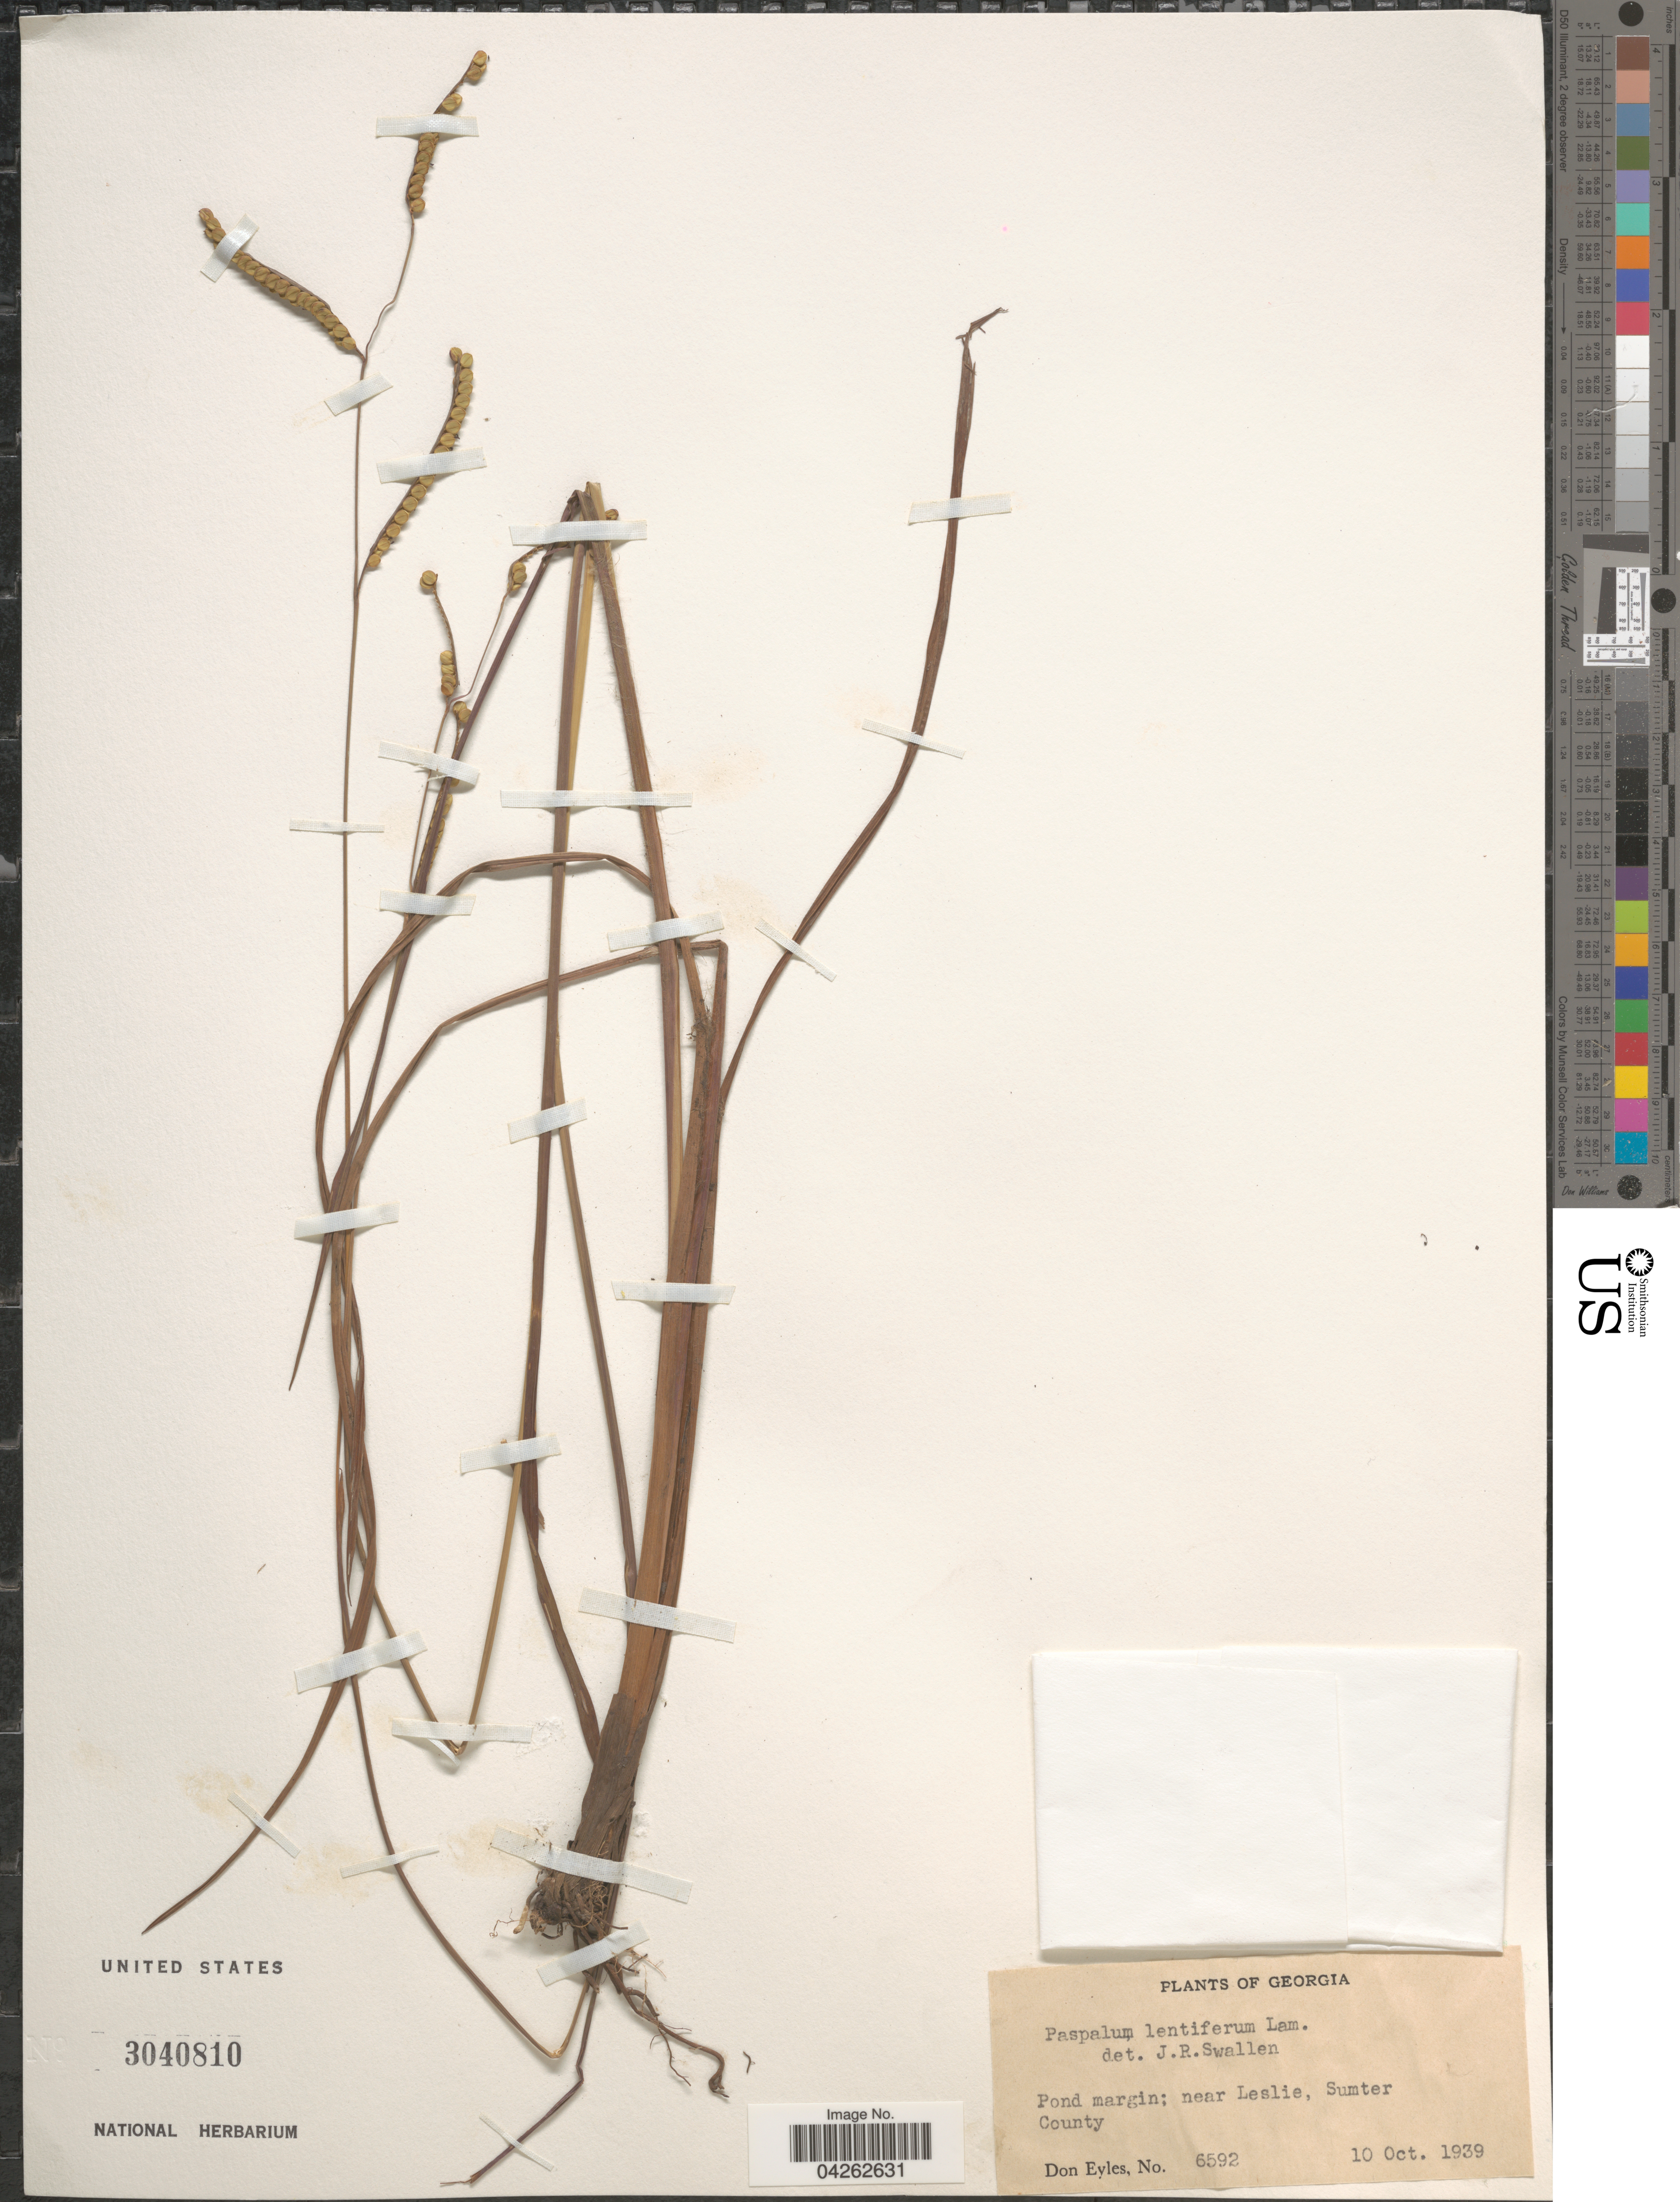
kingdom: Plantae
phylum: Tracheophyta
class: Liliopsida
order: Poales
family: Poaceae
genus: Paspalum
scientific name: Paspalum lentiferum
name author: Lam.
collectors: D. Eyles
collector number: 6592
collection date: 1939-10-10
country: United States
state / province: Georgia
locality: Pond margin; near Leslie, Sumter County.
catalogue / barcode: US 3040810